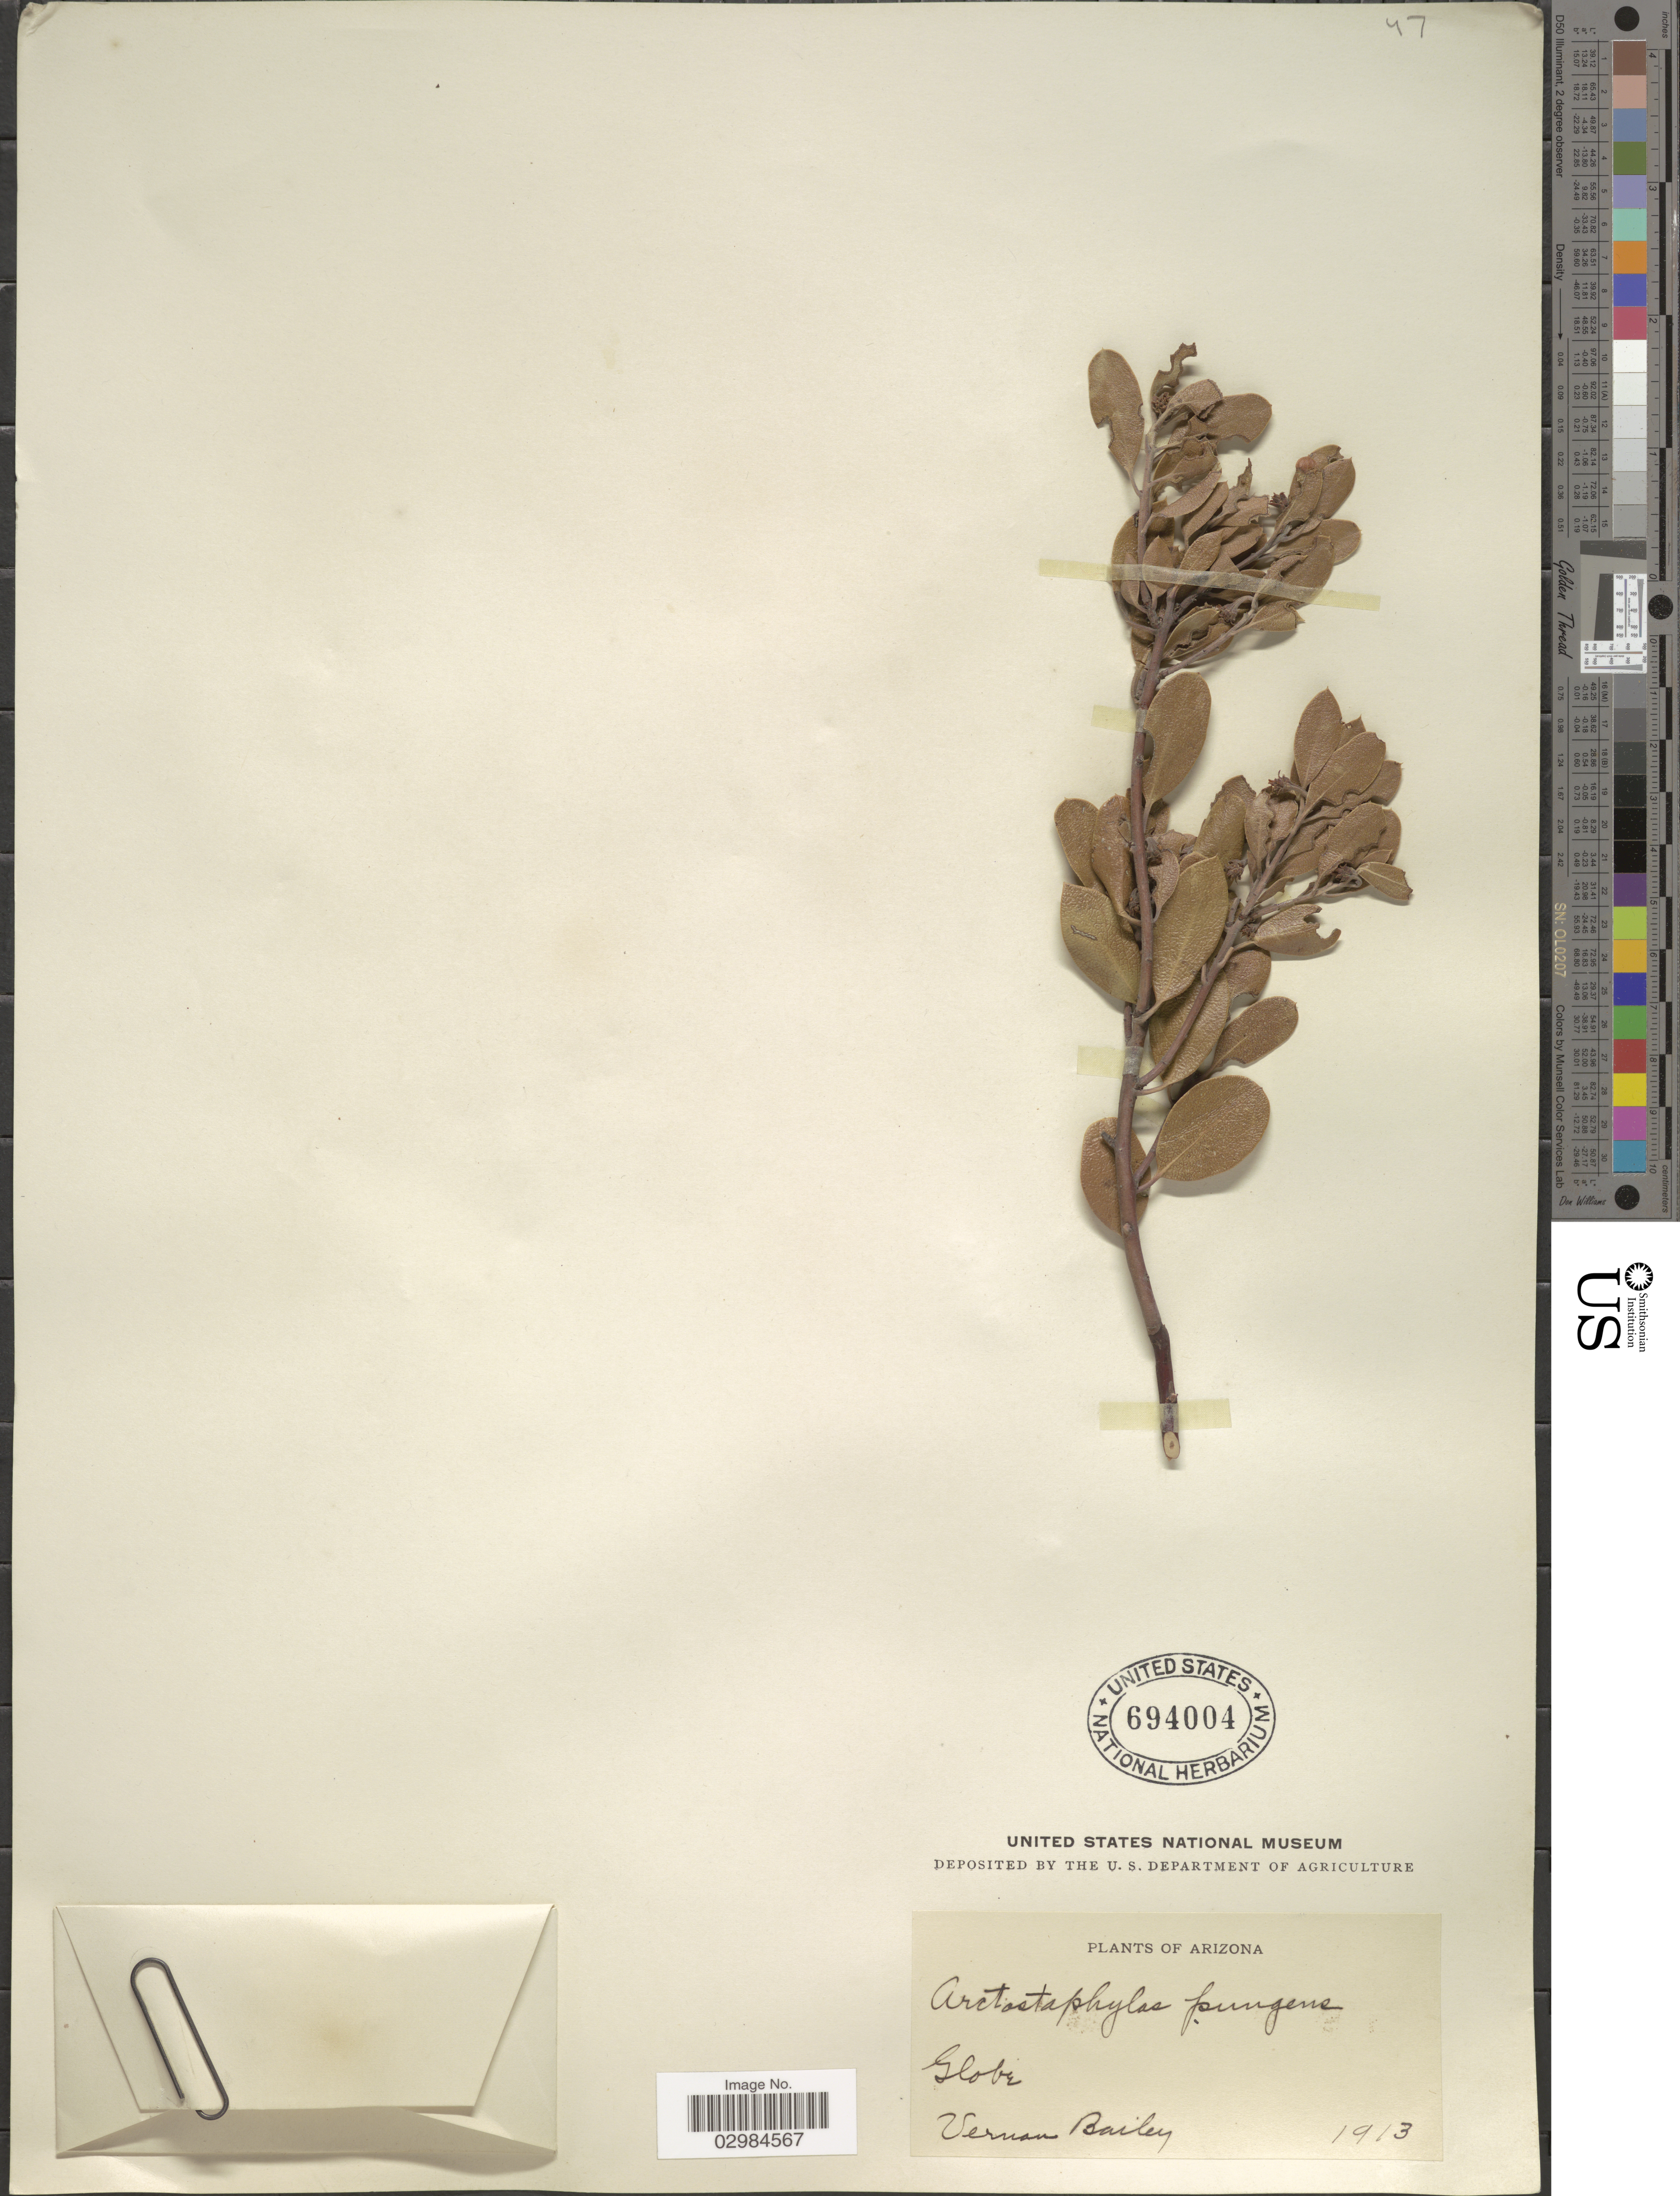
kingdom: Plantae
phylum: Tracheophyta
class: Magnoliopsida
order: Ericales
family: Ericaceae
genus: Arctostaphylos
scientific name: Arctostaphylos pungens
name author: Kunth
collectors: V. O. Bailey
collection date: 1913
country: United States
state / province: Arizona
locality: Globe.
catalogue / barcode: US 694004